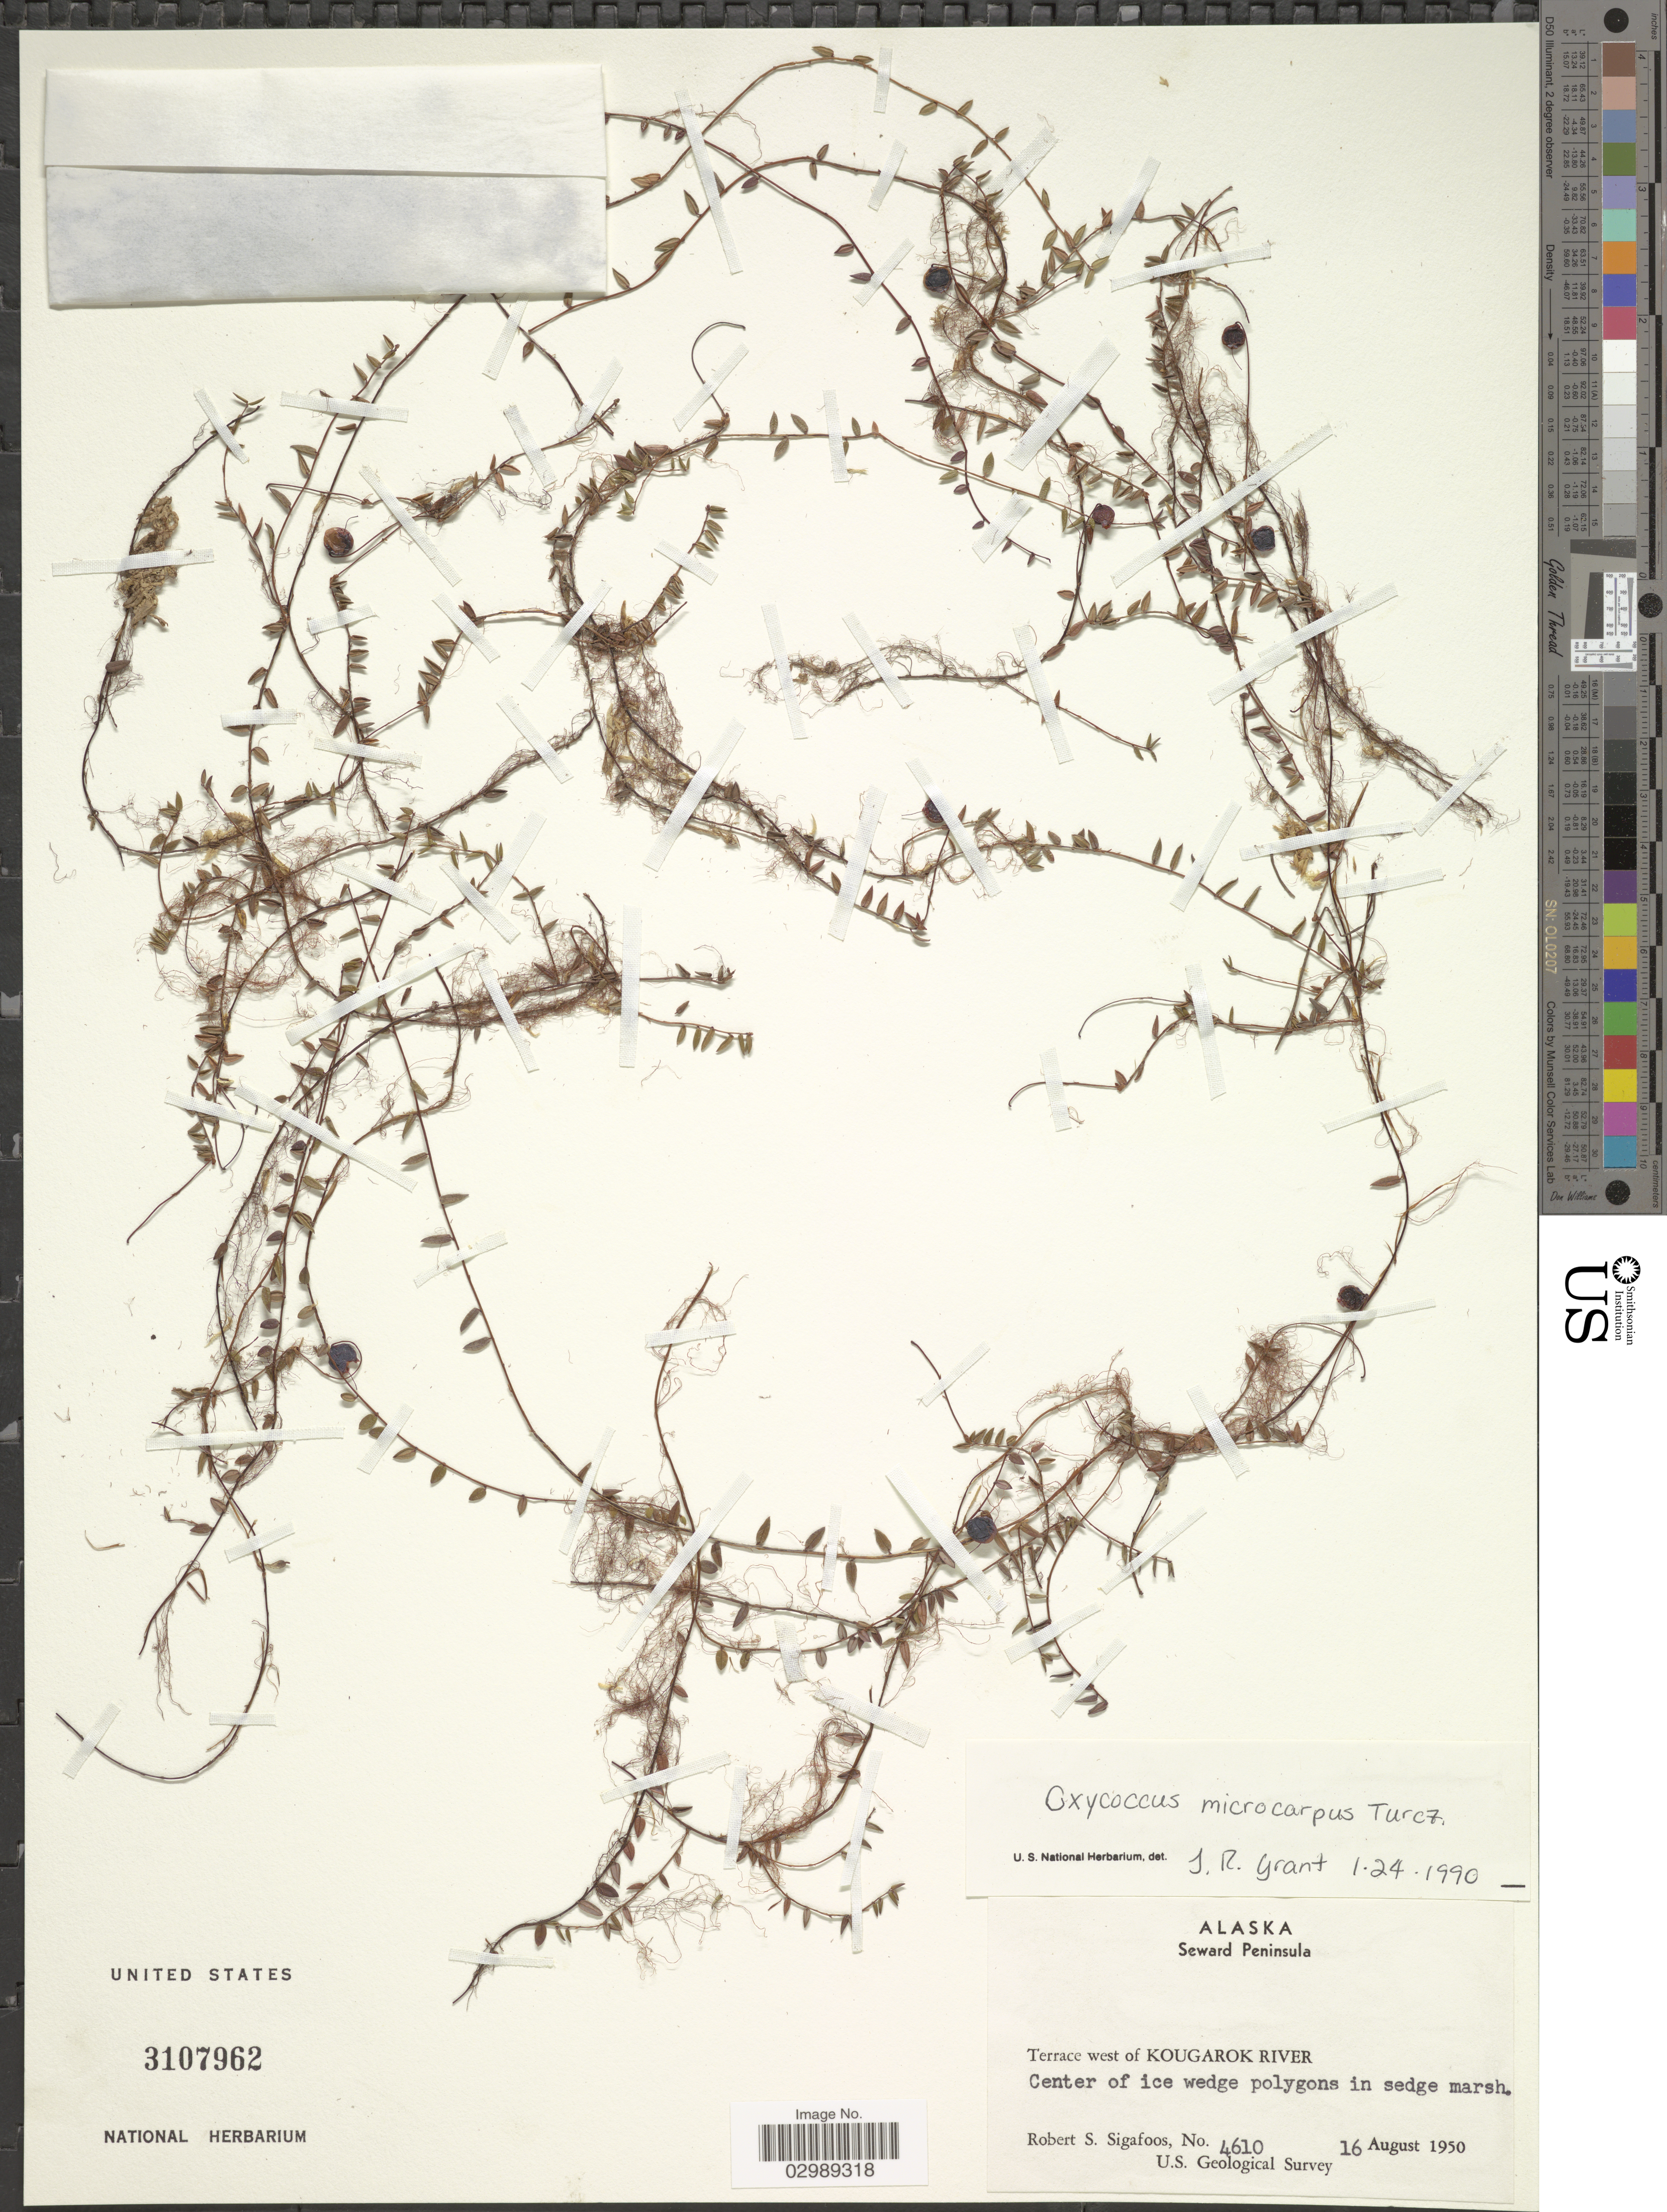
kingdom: Plantae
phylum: Tracheophyta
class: Magnoliopsida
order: Ericales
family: Ericaceae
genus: Vaccinium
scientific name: Vaccinium oxycoccos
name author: L.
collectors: R. Sigafoos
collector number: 4610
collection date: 1950-08-16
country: United States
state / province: Alaska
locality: Seward Peninsula, Terrace west of Kougarok River.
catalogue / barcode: US 3107962